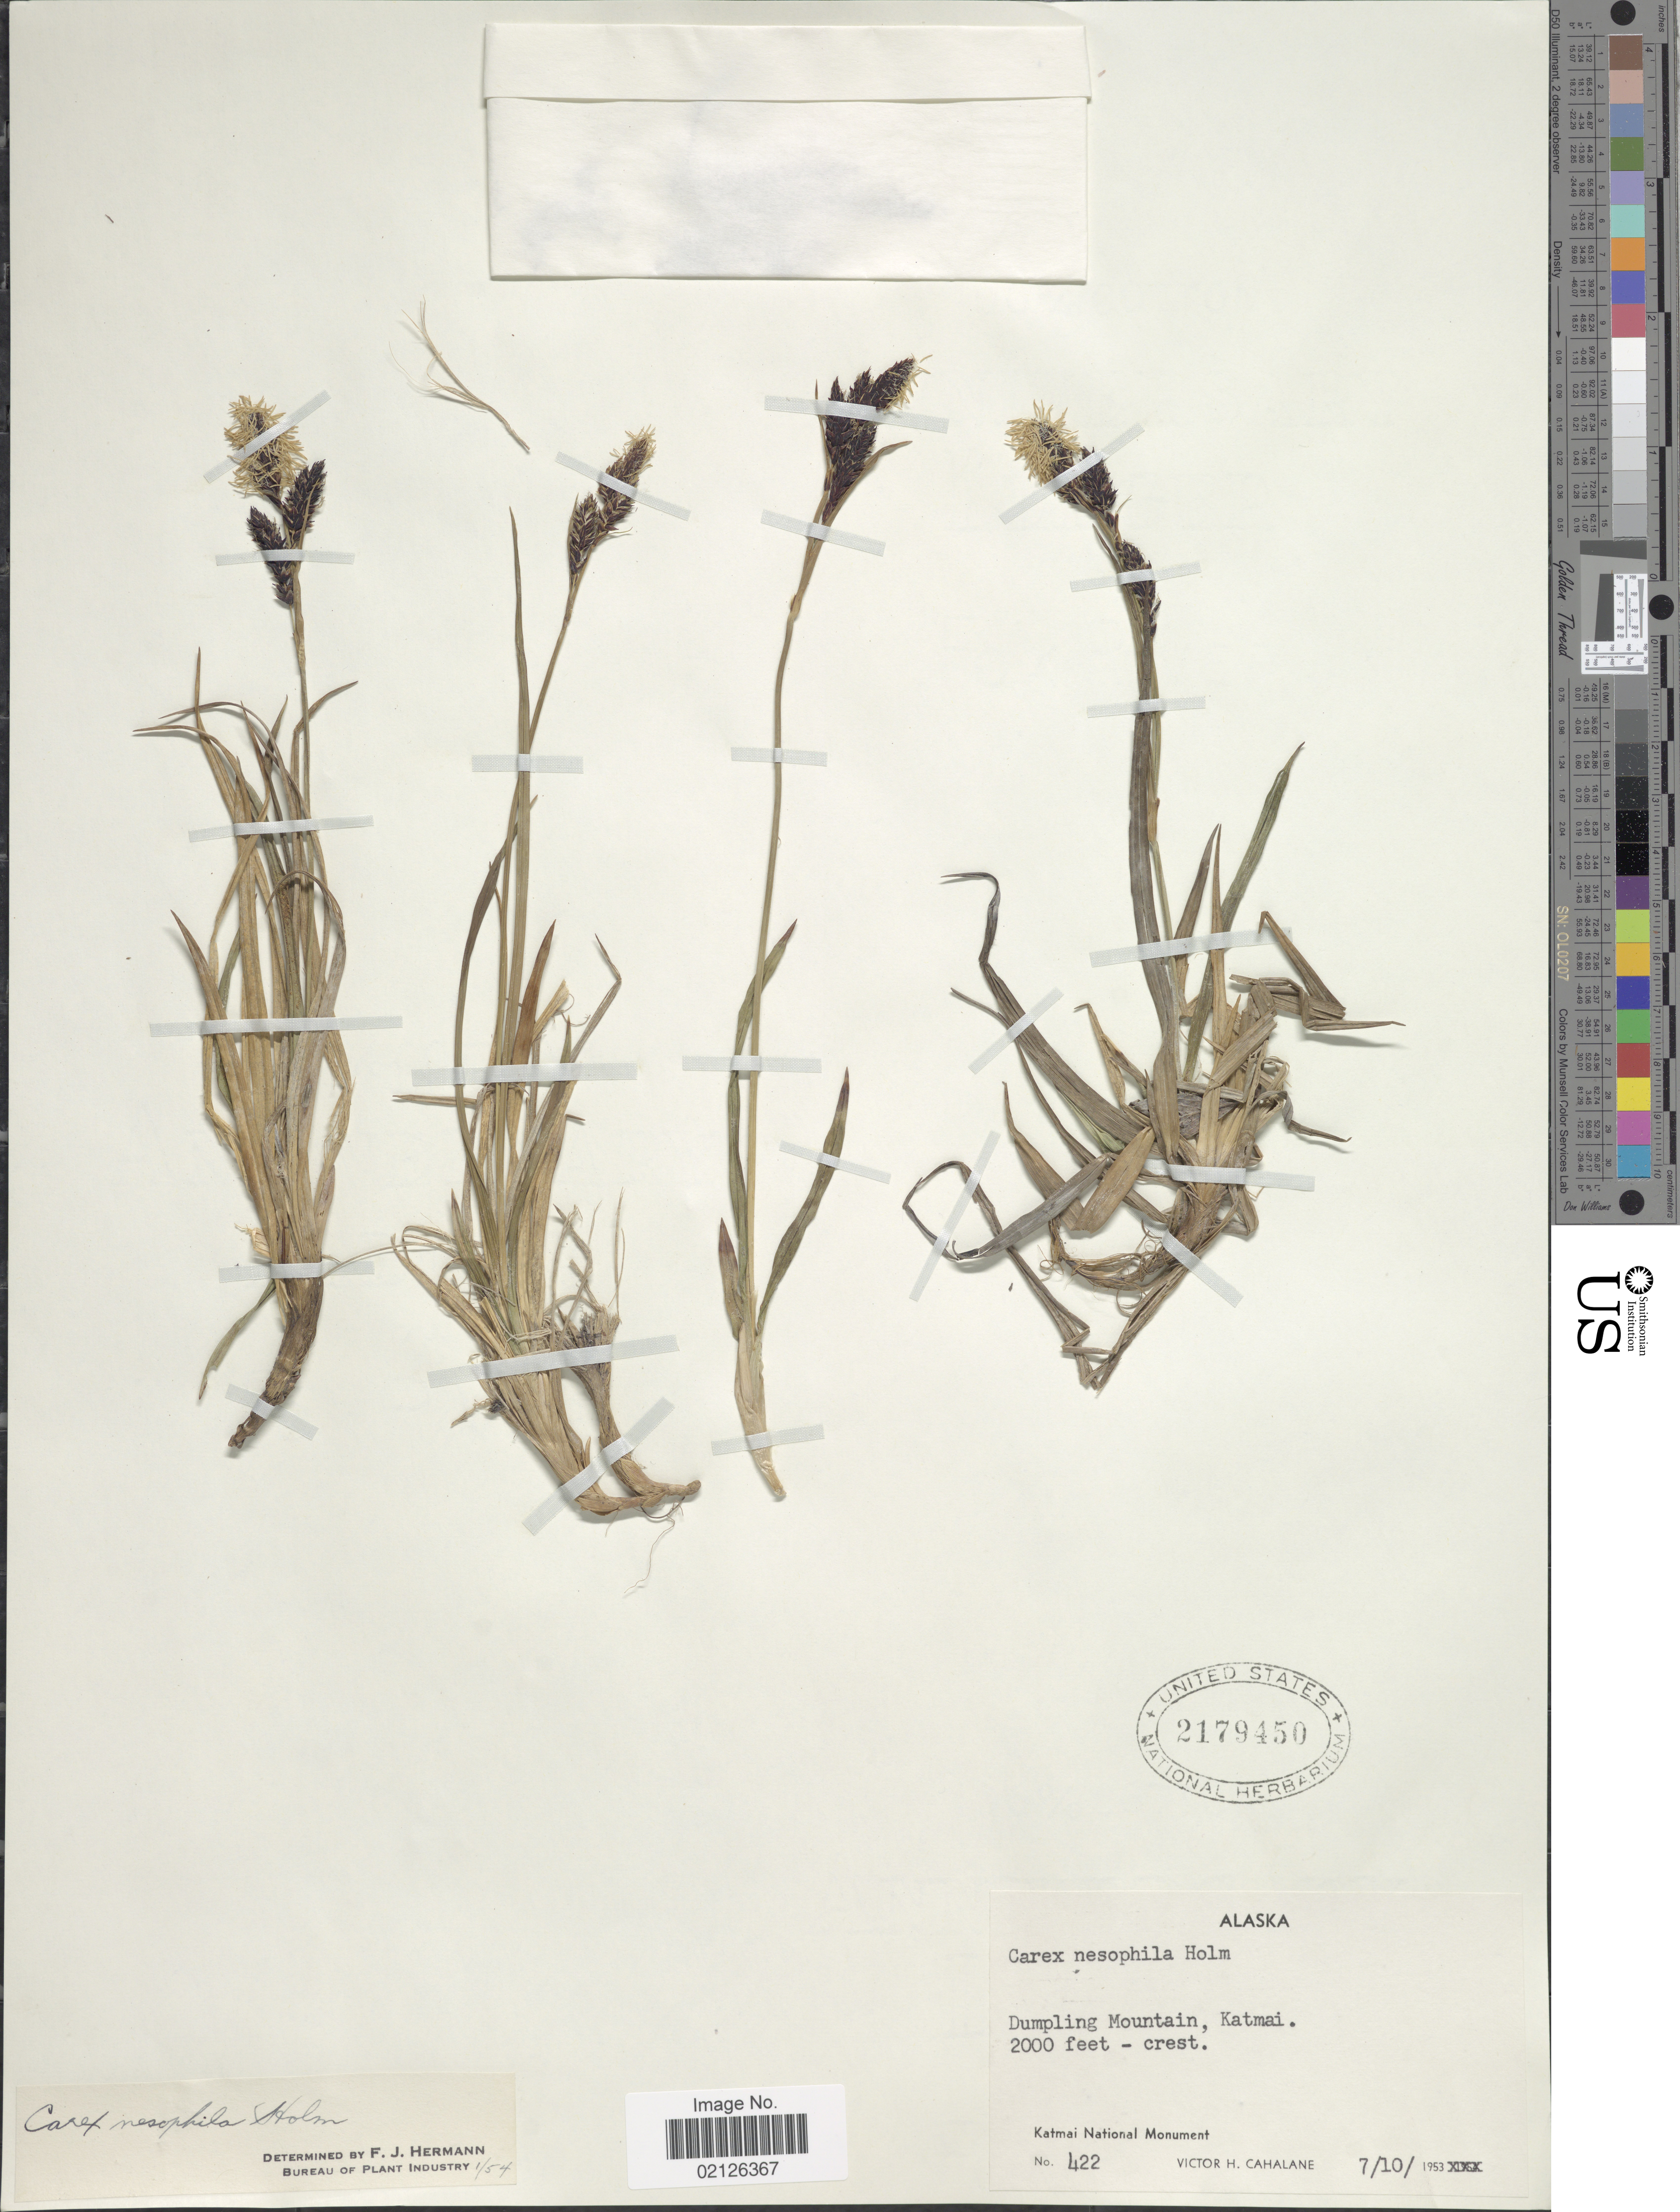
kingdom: Plantae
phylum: Tracheophyta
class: Liliopsida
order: Poales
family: Cyperaceae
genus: Carex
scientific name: Carex microchaeta subsp. nesophila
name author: (Holm) D.F. Murray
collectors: V. Cahalane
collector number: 422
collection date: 1953-07-10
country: United States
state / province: Alaska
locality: Dumplin Mountain, Katmai, Katmai National Monument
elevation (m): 610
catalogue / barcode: US 2179450